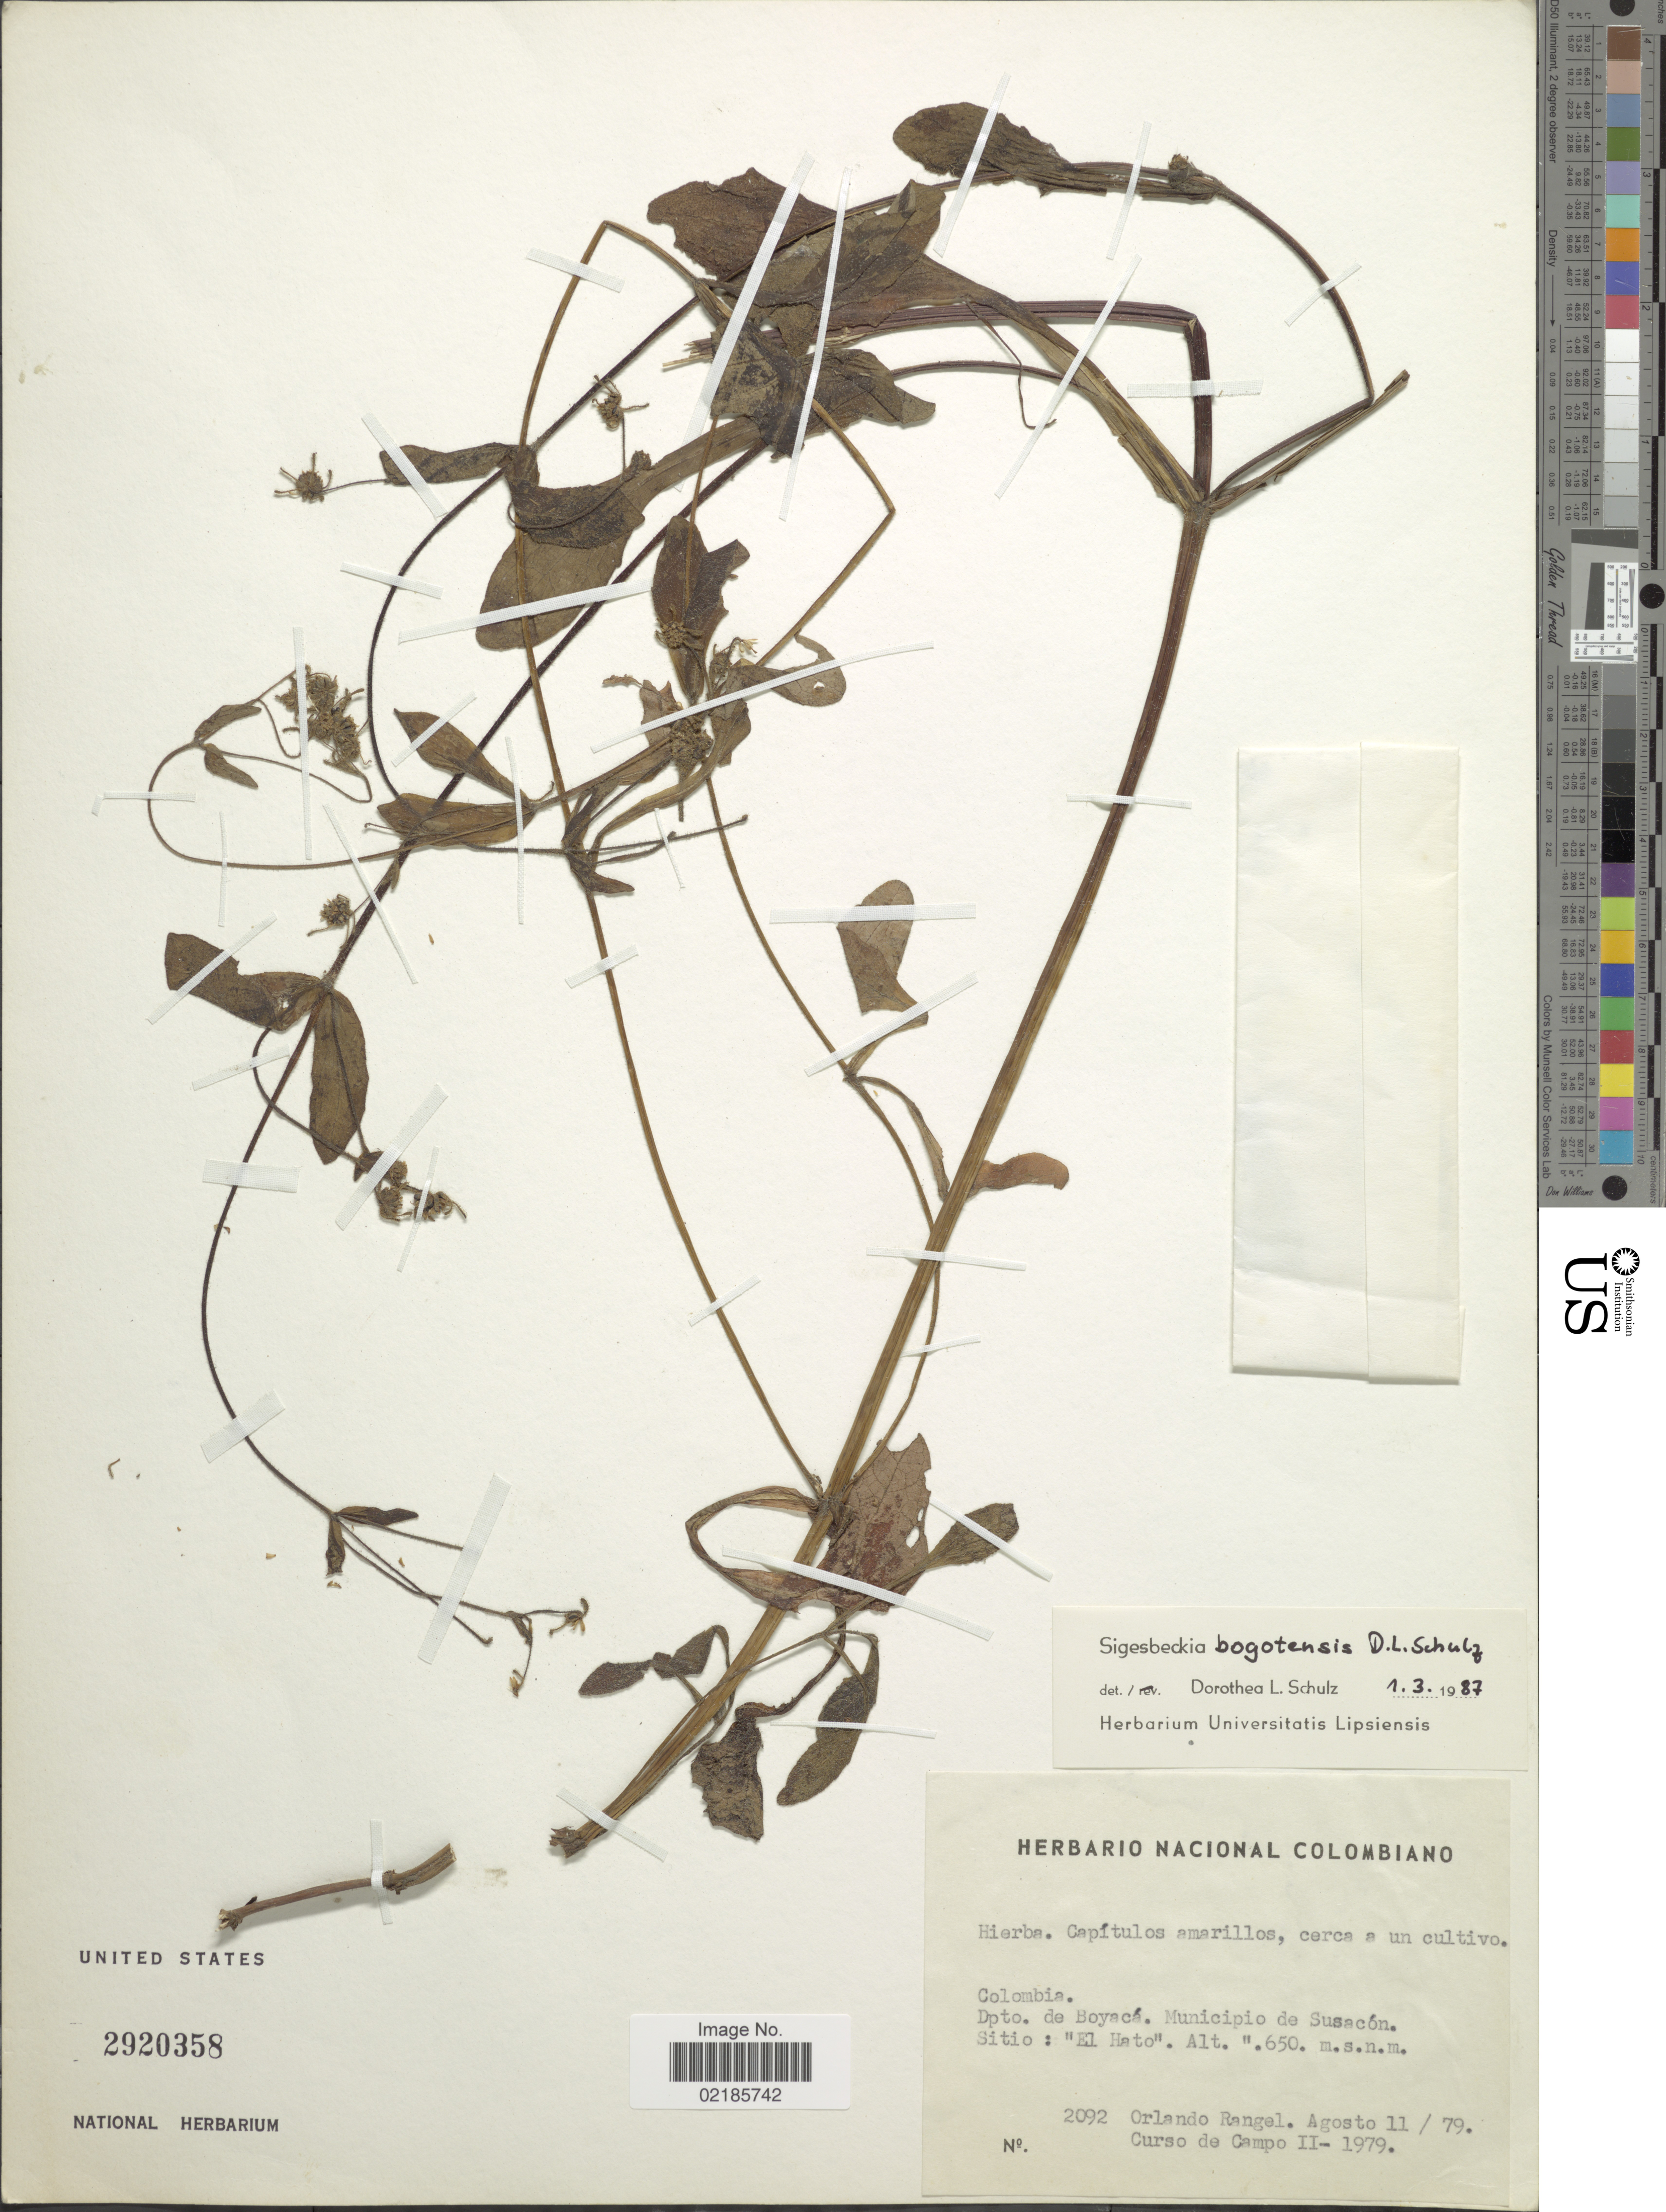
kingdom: Plantae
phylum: Tracheophyta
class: Magnoliopsida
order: Asterales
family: Asteraceae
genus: Sigesbeckia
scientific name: Sigesbeckia jorullensis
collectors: O. Rangel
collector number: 2092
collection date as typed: Transcribed d/m/y: 11/8/79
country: Colombia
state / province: Boyacá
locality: Municipio de Susacón, Sitio: El Hato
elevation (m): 650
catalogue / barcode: US 2920358